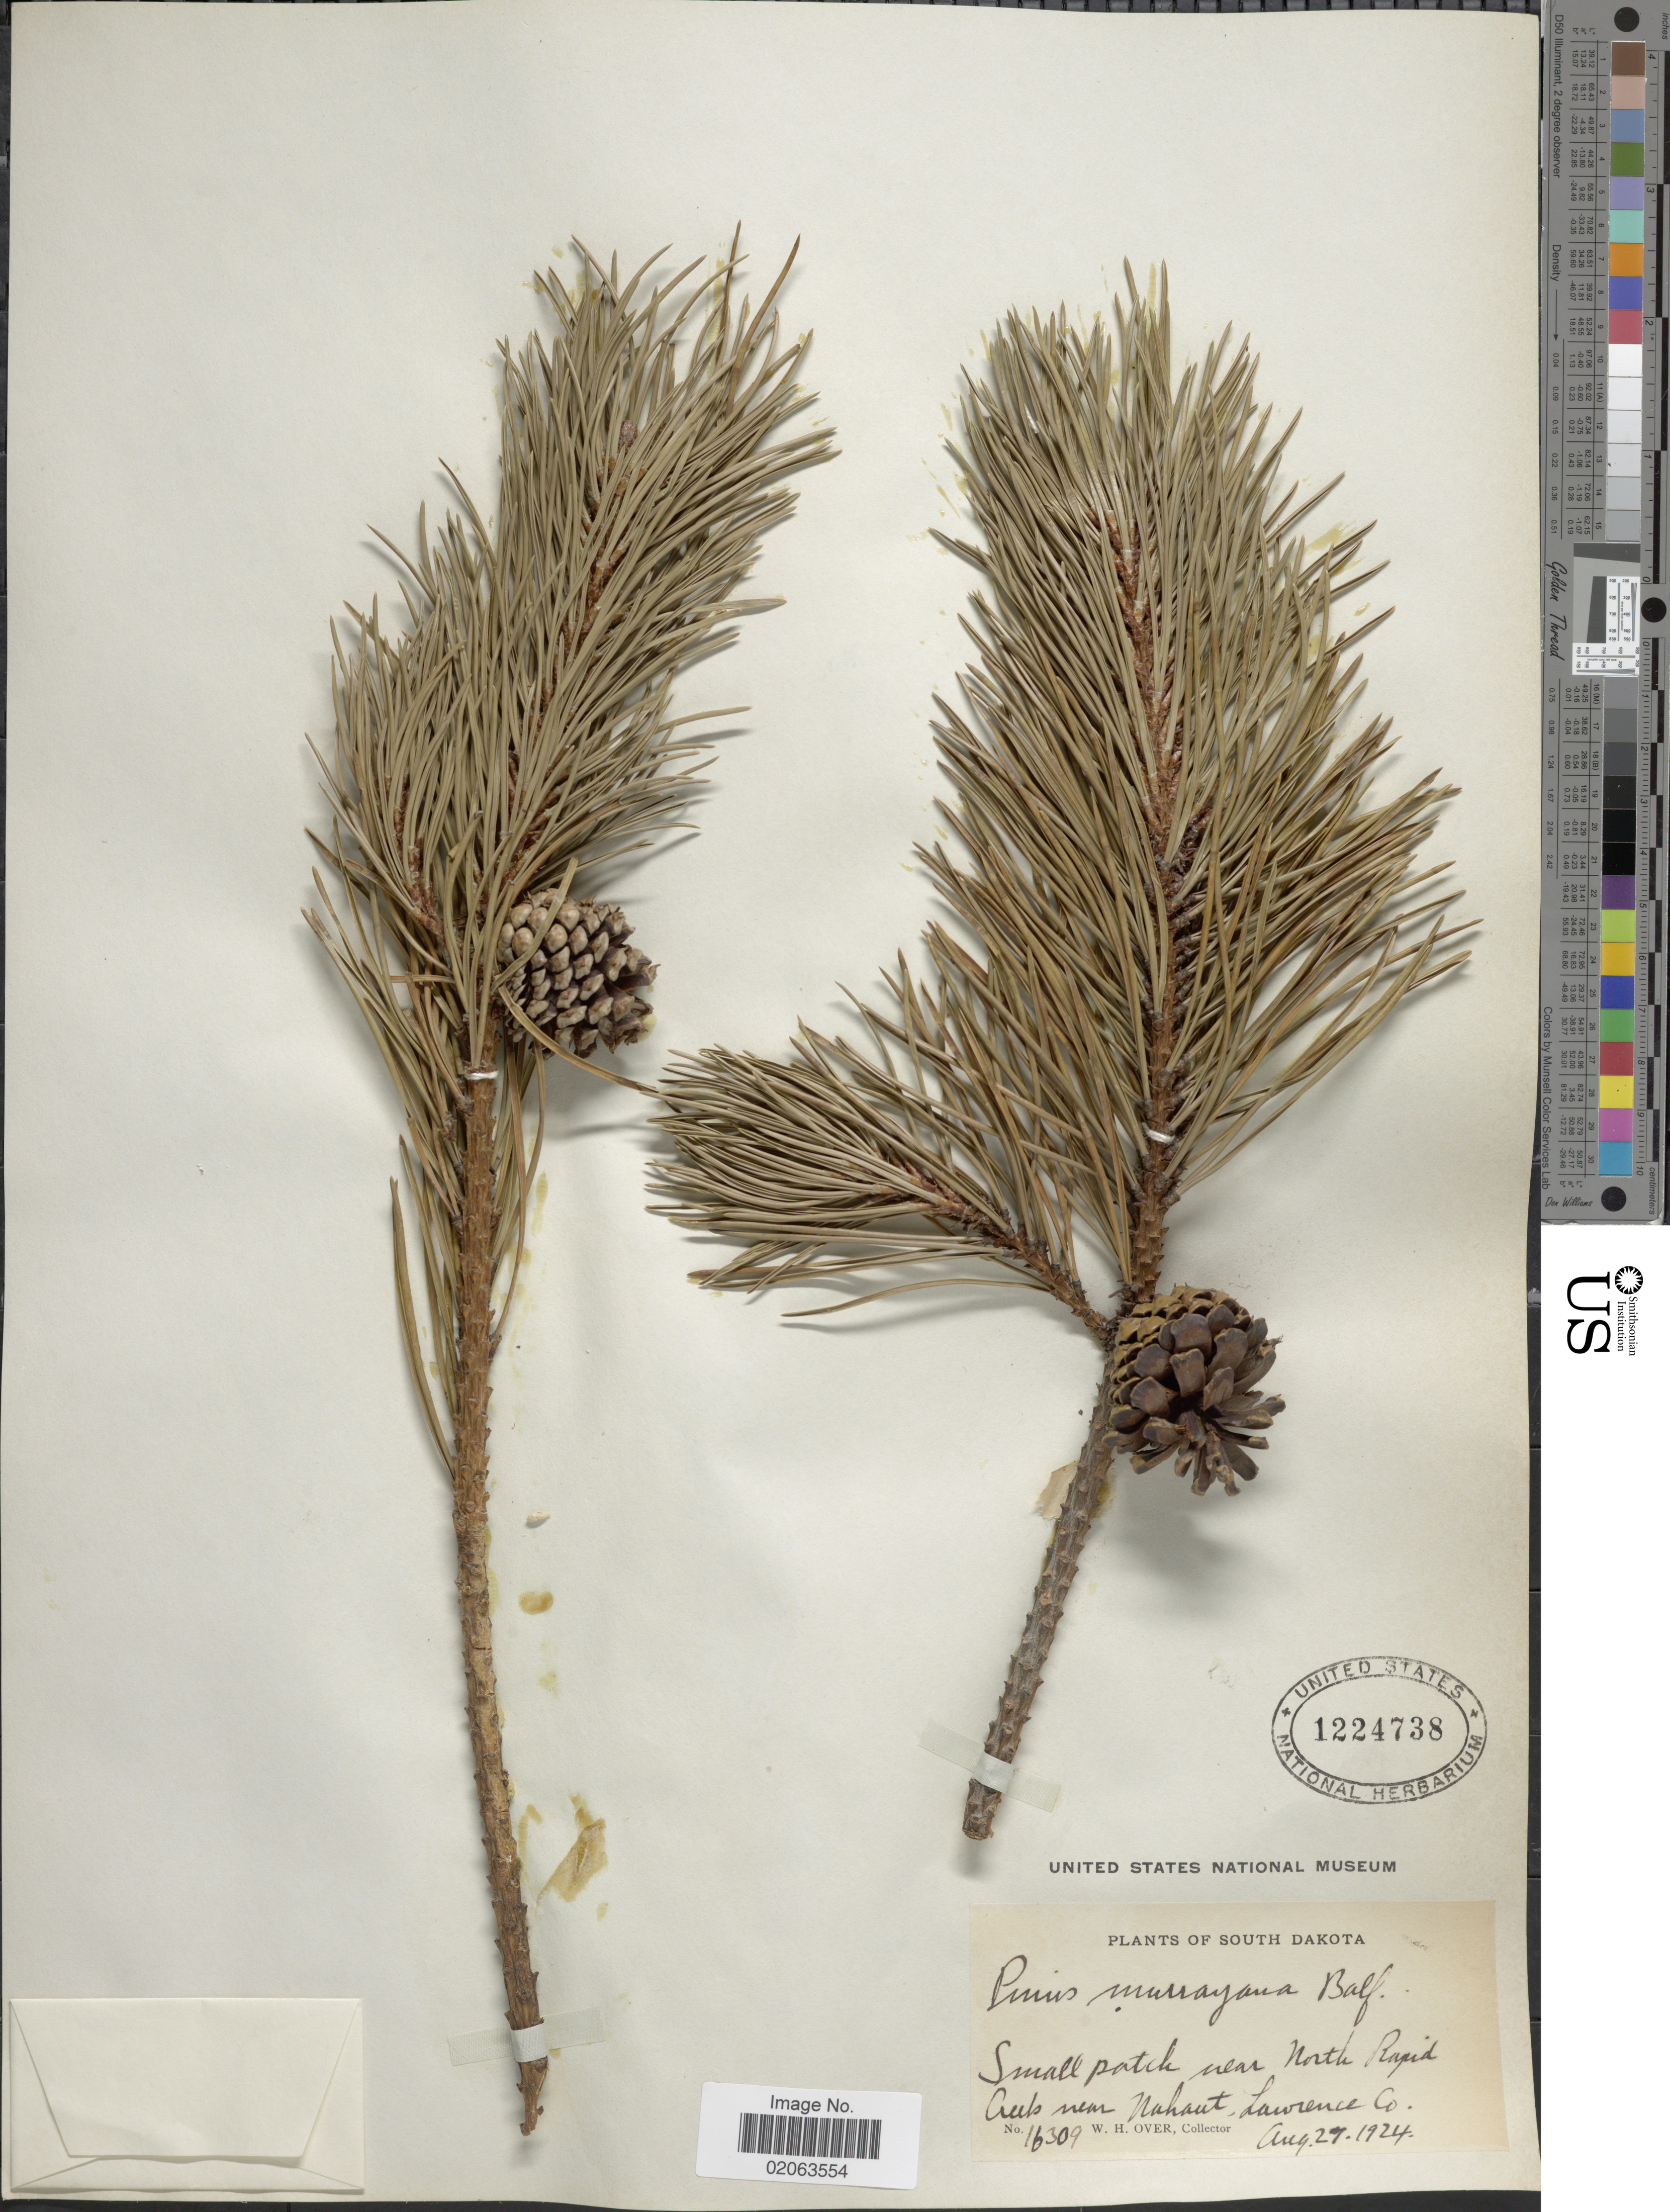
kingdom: Plantae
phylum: Tracheophyta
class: Pinopsida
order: Pinales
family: Pinaceae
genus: Pinus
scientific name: Pinus contorta var. latifolia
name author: Engelm. ex S. Watson in C. King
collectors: W. Over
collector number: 16309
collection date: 1924-08-29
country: United States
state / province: South Dakota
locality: South Dakota, Creeks near Nahout, Lawrence Co.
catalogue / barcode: US 1224738